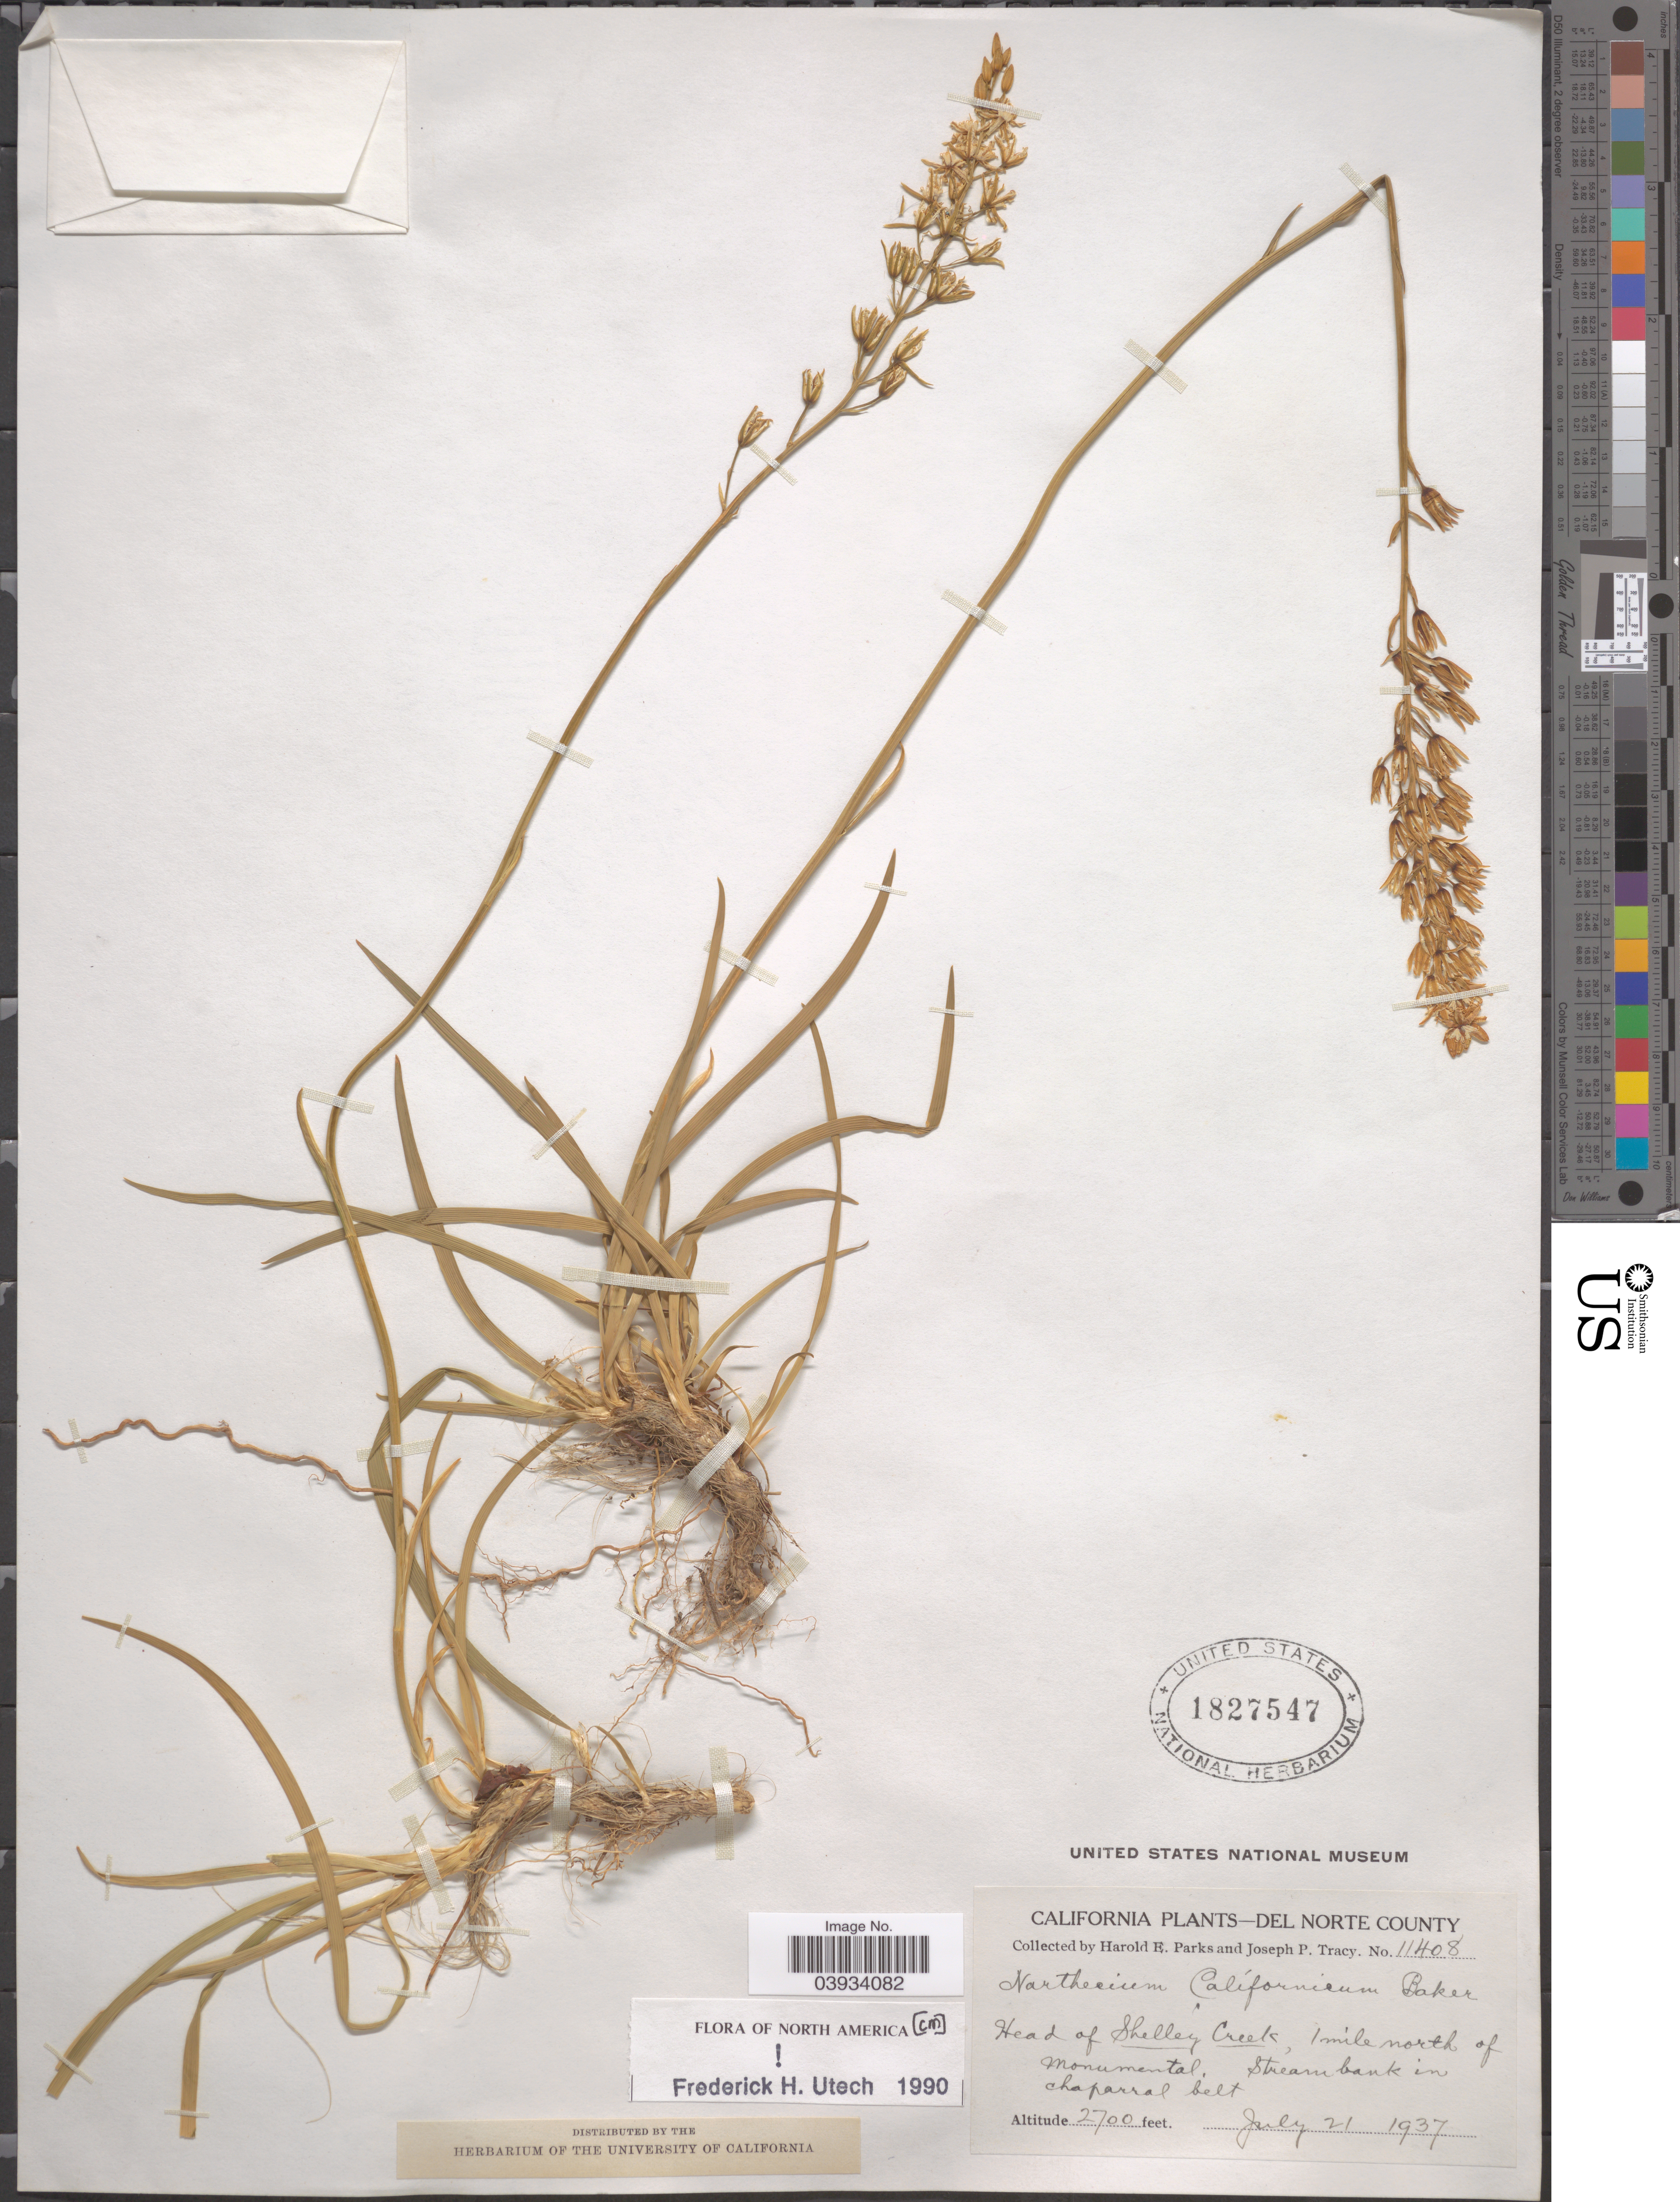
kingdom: Plantae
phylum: Tracheophyta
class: Liliopsida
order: Dioscoreales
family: Nartheciaceae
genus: Narthecium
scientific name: Narthecium californicum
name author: Baker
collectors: H. E. Parks & J. Tracy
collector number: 11408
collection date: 1937-07-21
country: United States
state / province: California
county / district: Del Norte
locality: Del Norte County. Head of Shelley Creek, 1 mile north of Monumental.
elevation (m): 823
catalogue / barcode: US 1827547